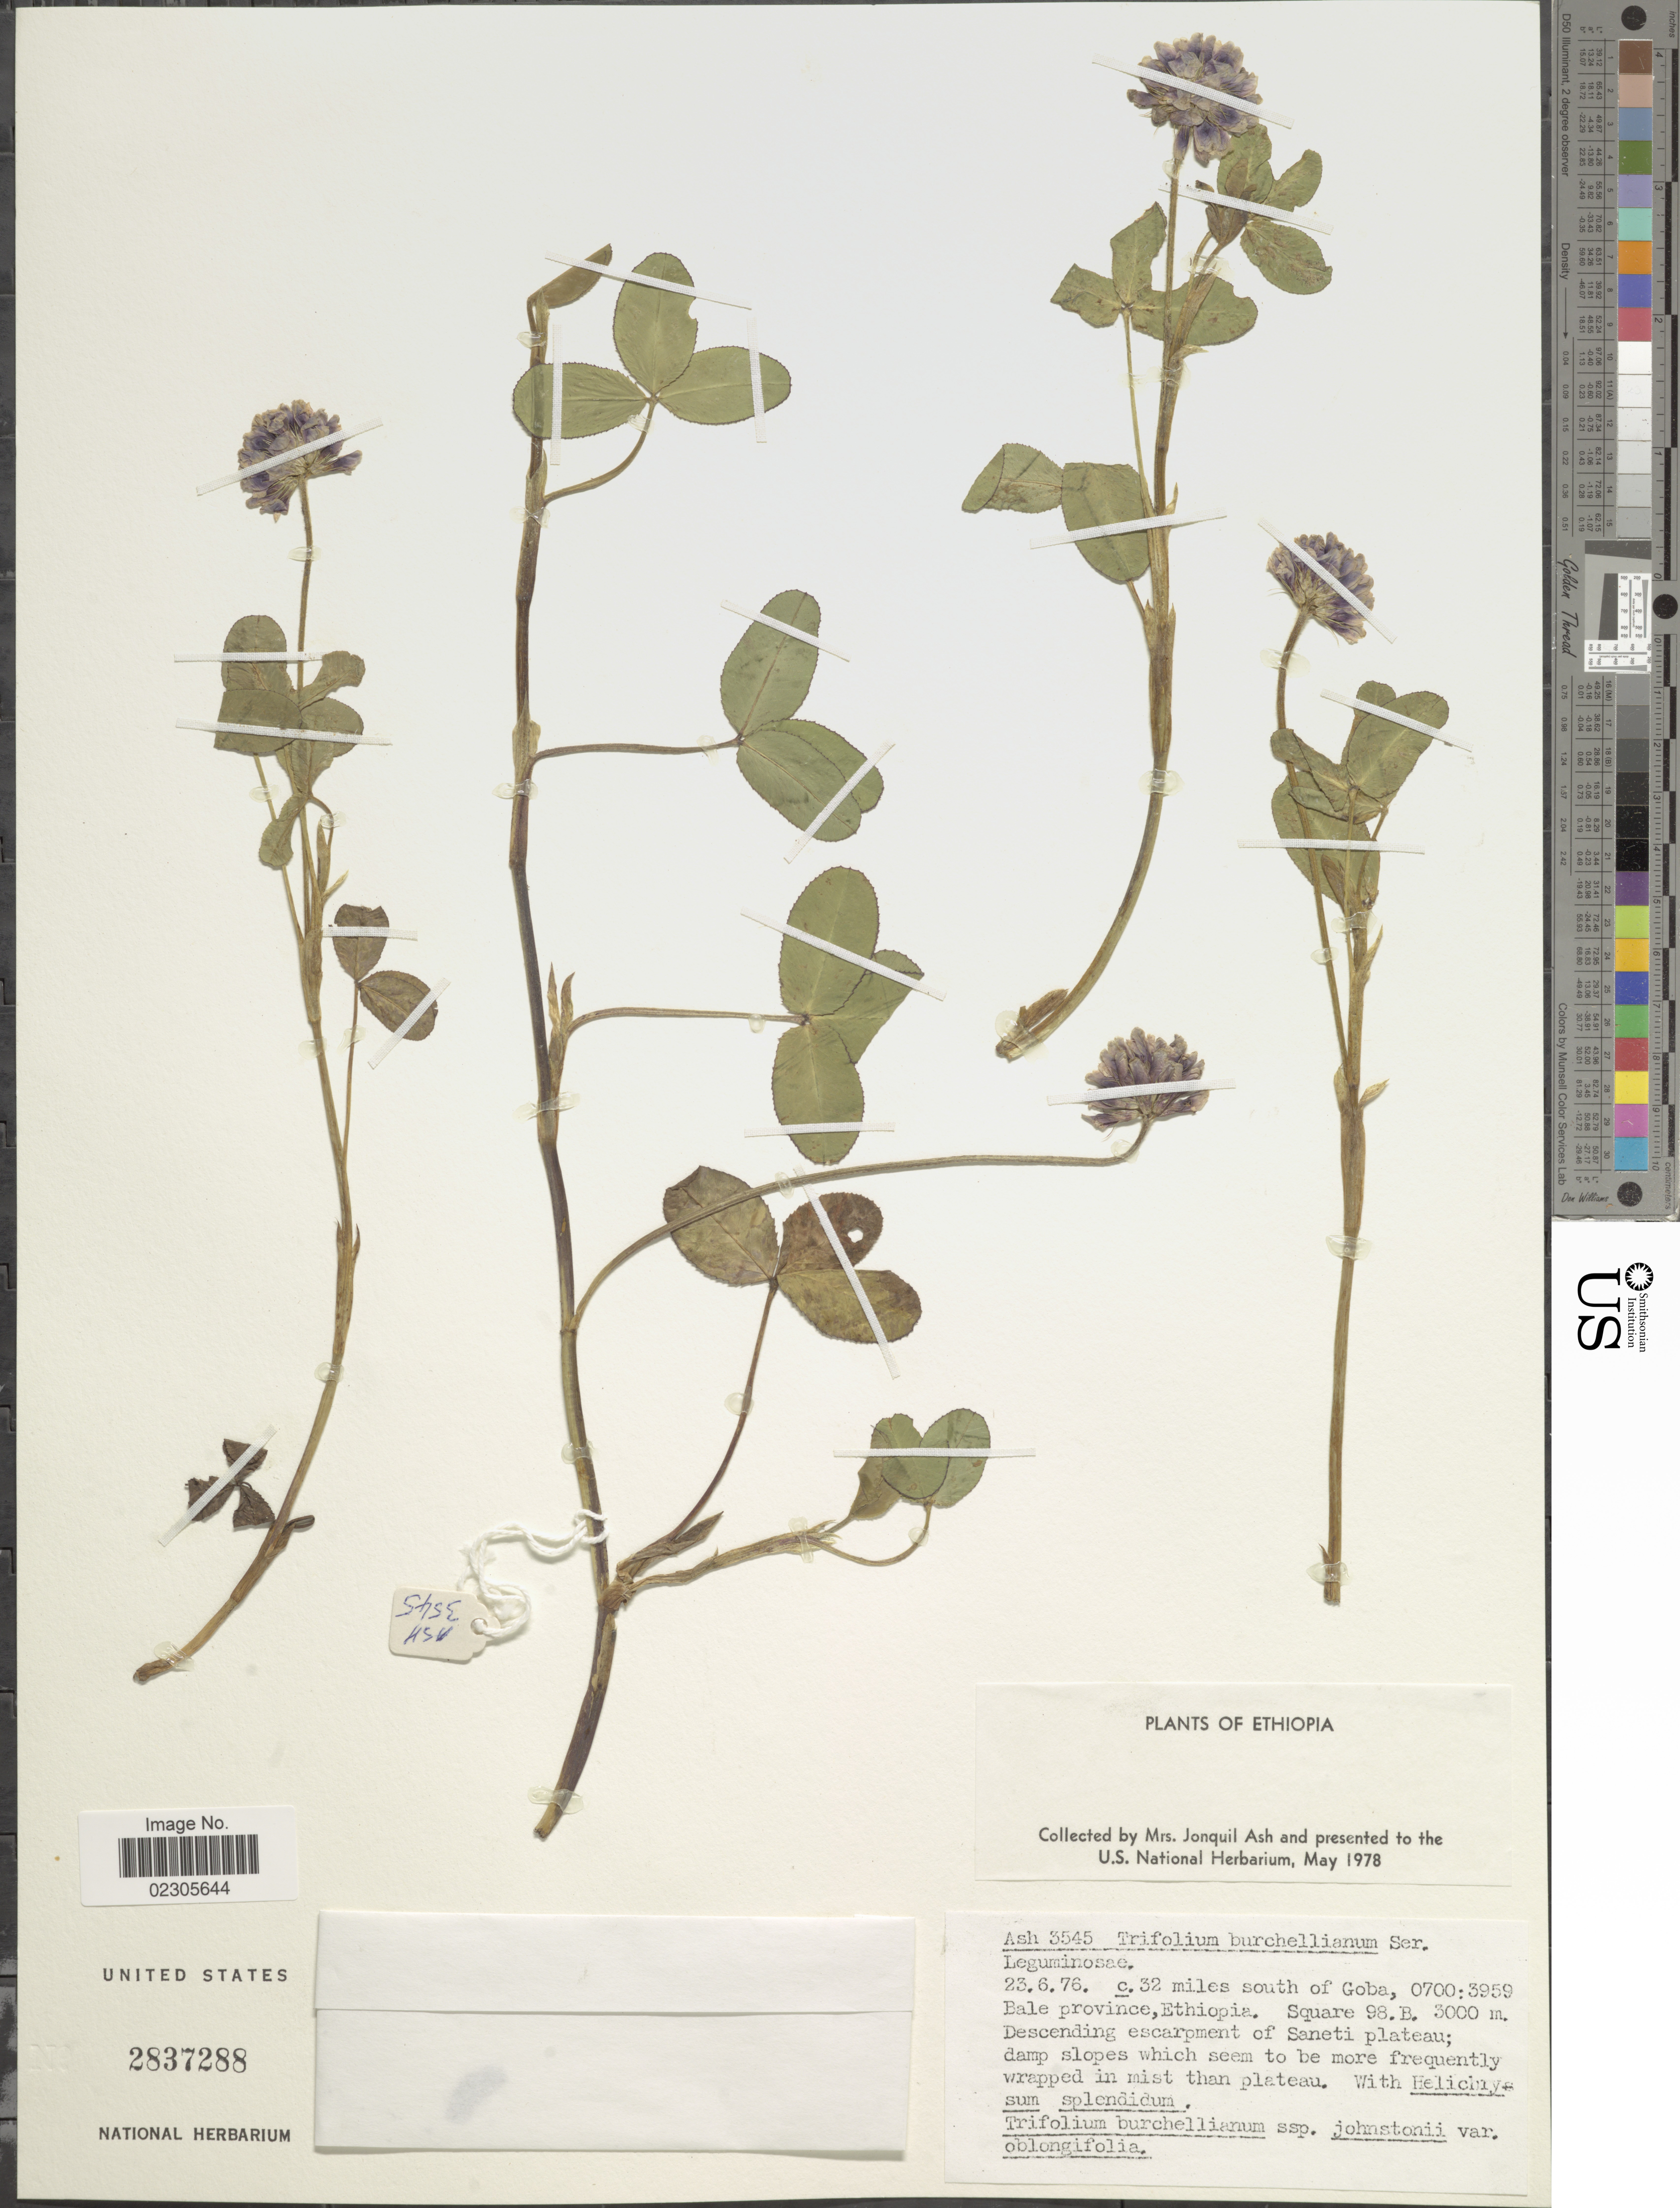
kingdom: Plantae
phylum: Tracheophyta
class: Magnoliopsida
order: Fabales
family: Fabaceae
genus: Trifolium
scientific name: Trifolium burchellianum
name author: Ser.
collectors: J. Ash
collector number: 3545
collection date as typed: Transcribed d/m/y: 23/6/76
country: Ethiopia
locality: C. 32 miles south of Goba, 0700:3959 Bale Province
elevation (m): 3000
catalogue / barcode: US 2837288